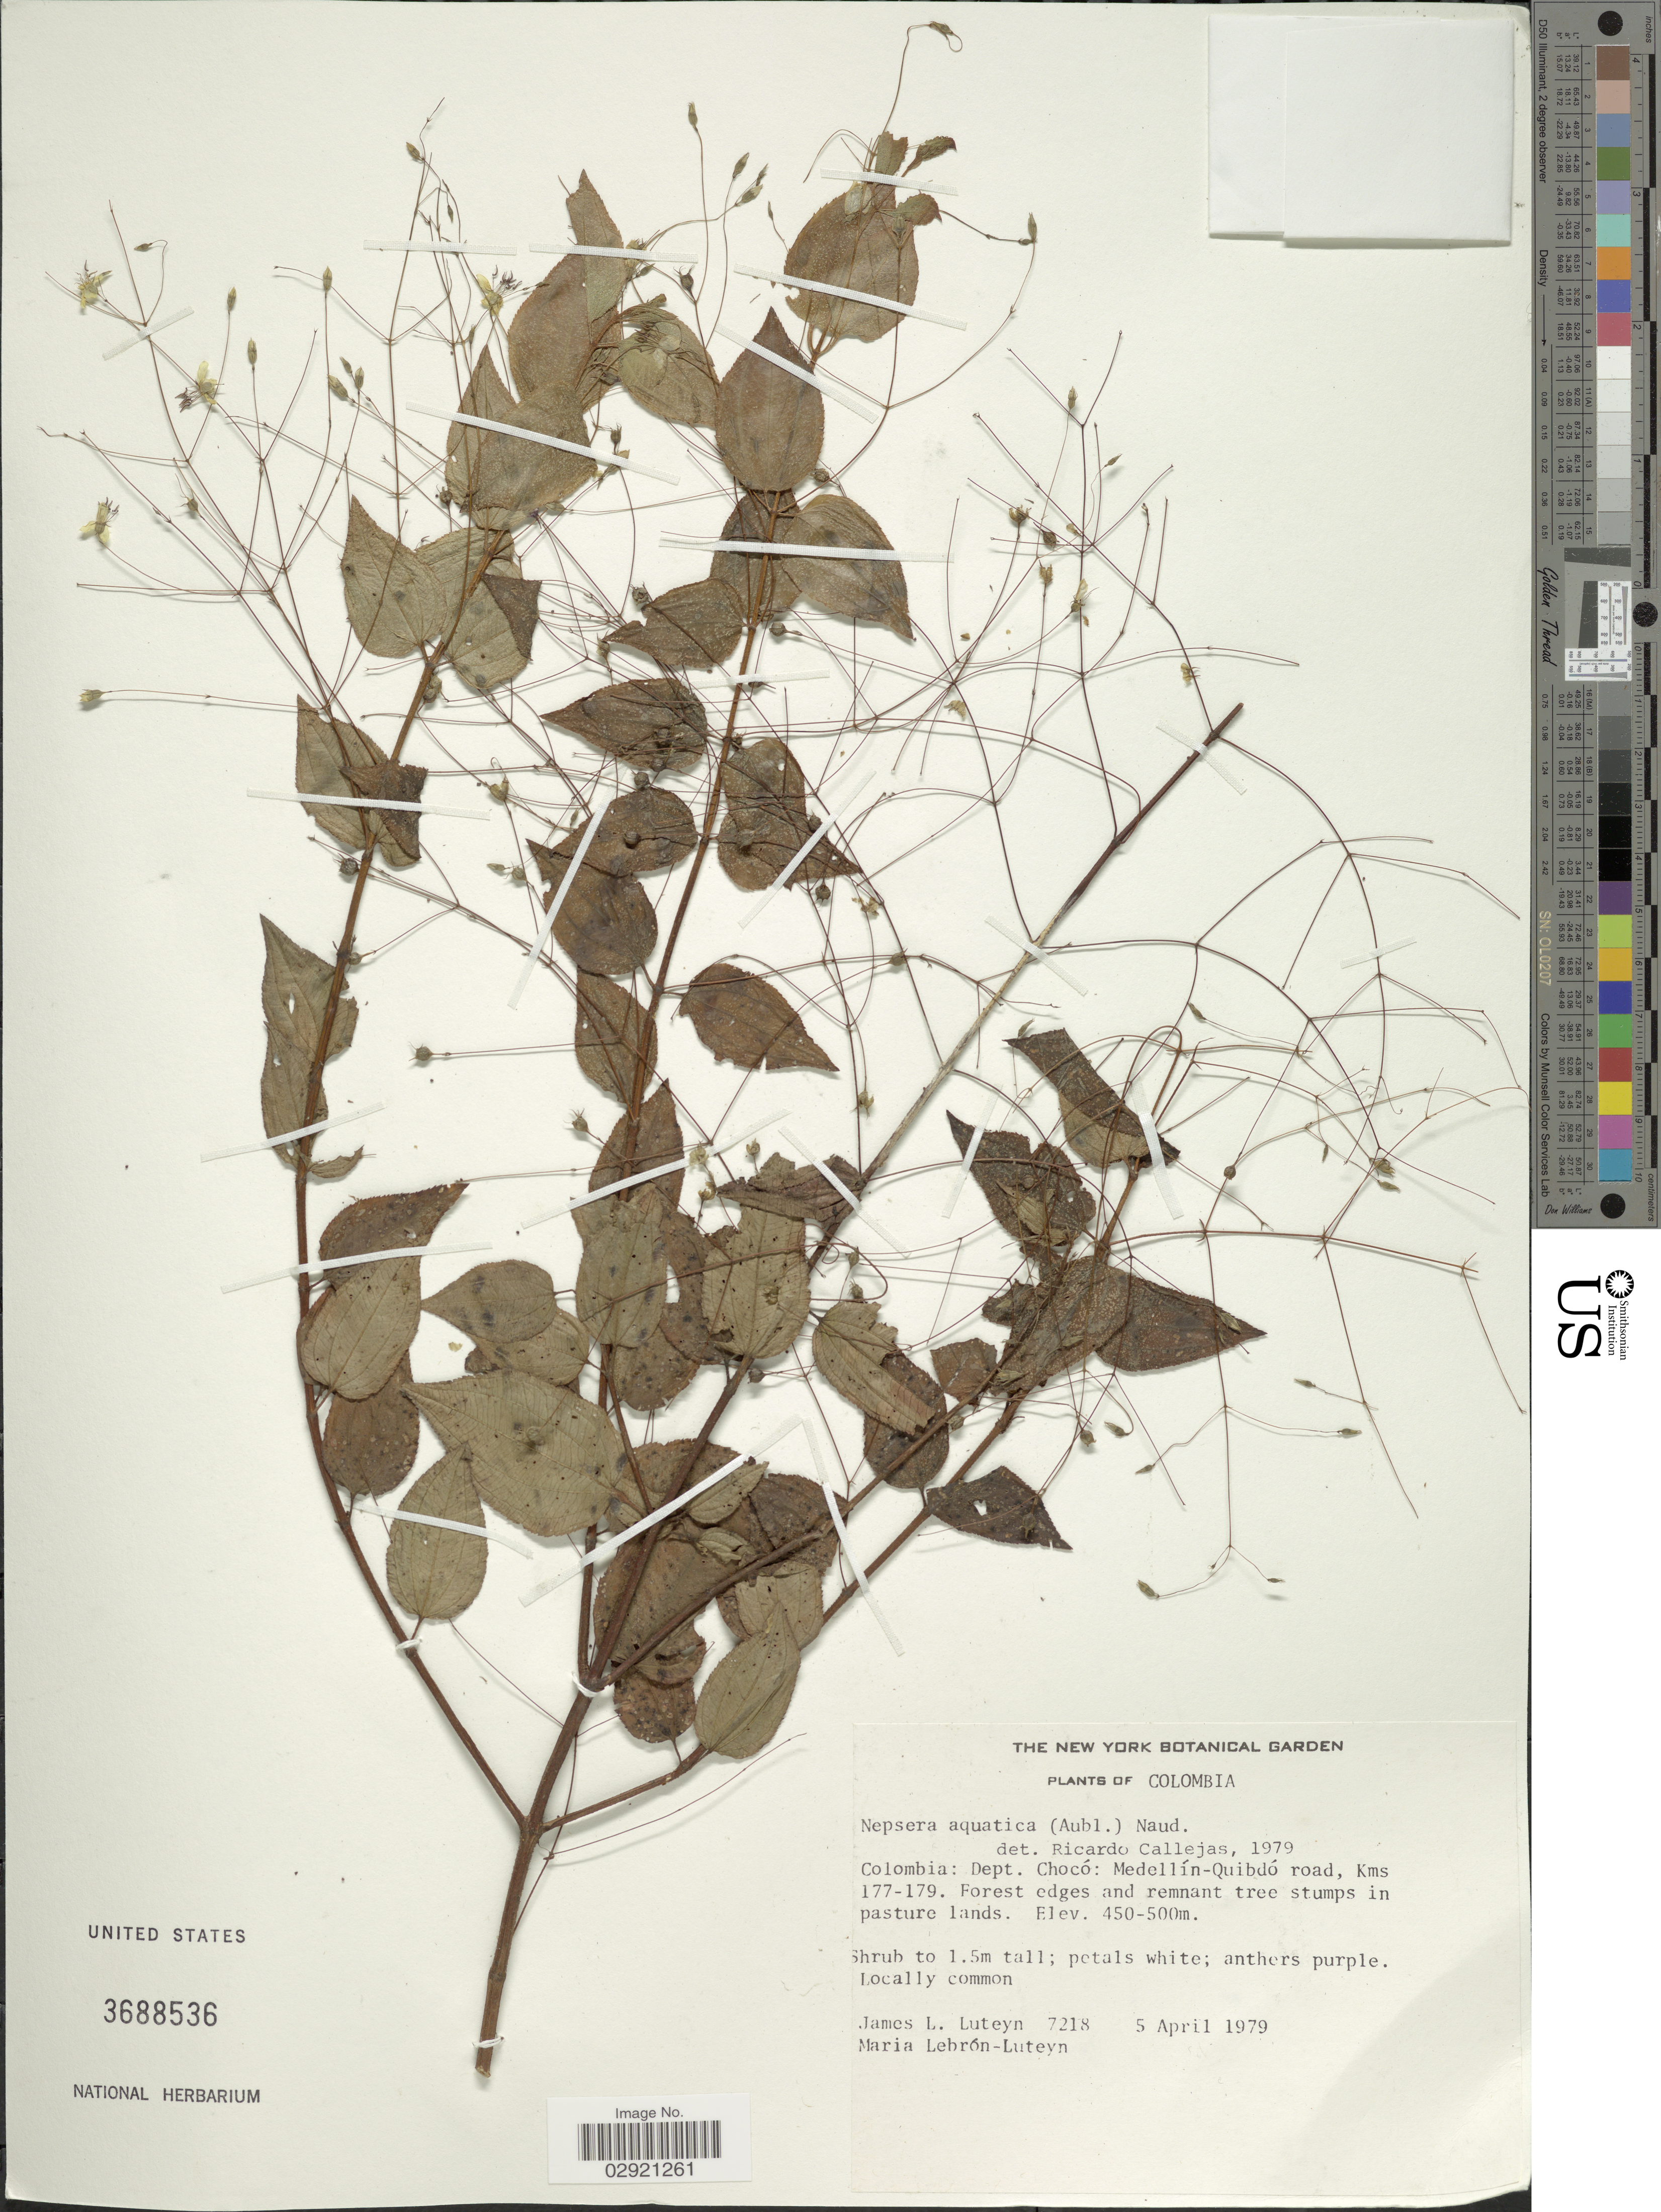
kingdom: Plantae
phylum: Tracheophyta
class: Magnoliopsida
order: Myrtales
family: Melastomataceae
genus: Nepsera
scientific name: Nepsera aquatica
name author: (Aubl.) Naudin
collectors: J. L. Luteyn & M. L. Lebrón-Luteyn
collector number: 7218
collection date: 1979-04-05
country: Colombia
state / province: Chocó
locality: Dept. Chocó: Medellín-Quibdó road, Kms 177-179.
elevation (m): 450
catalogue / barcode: US 3688536